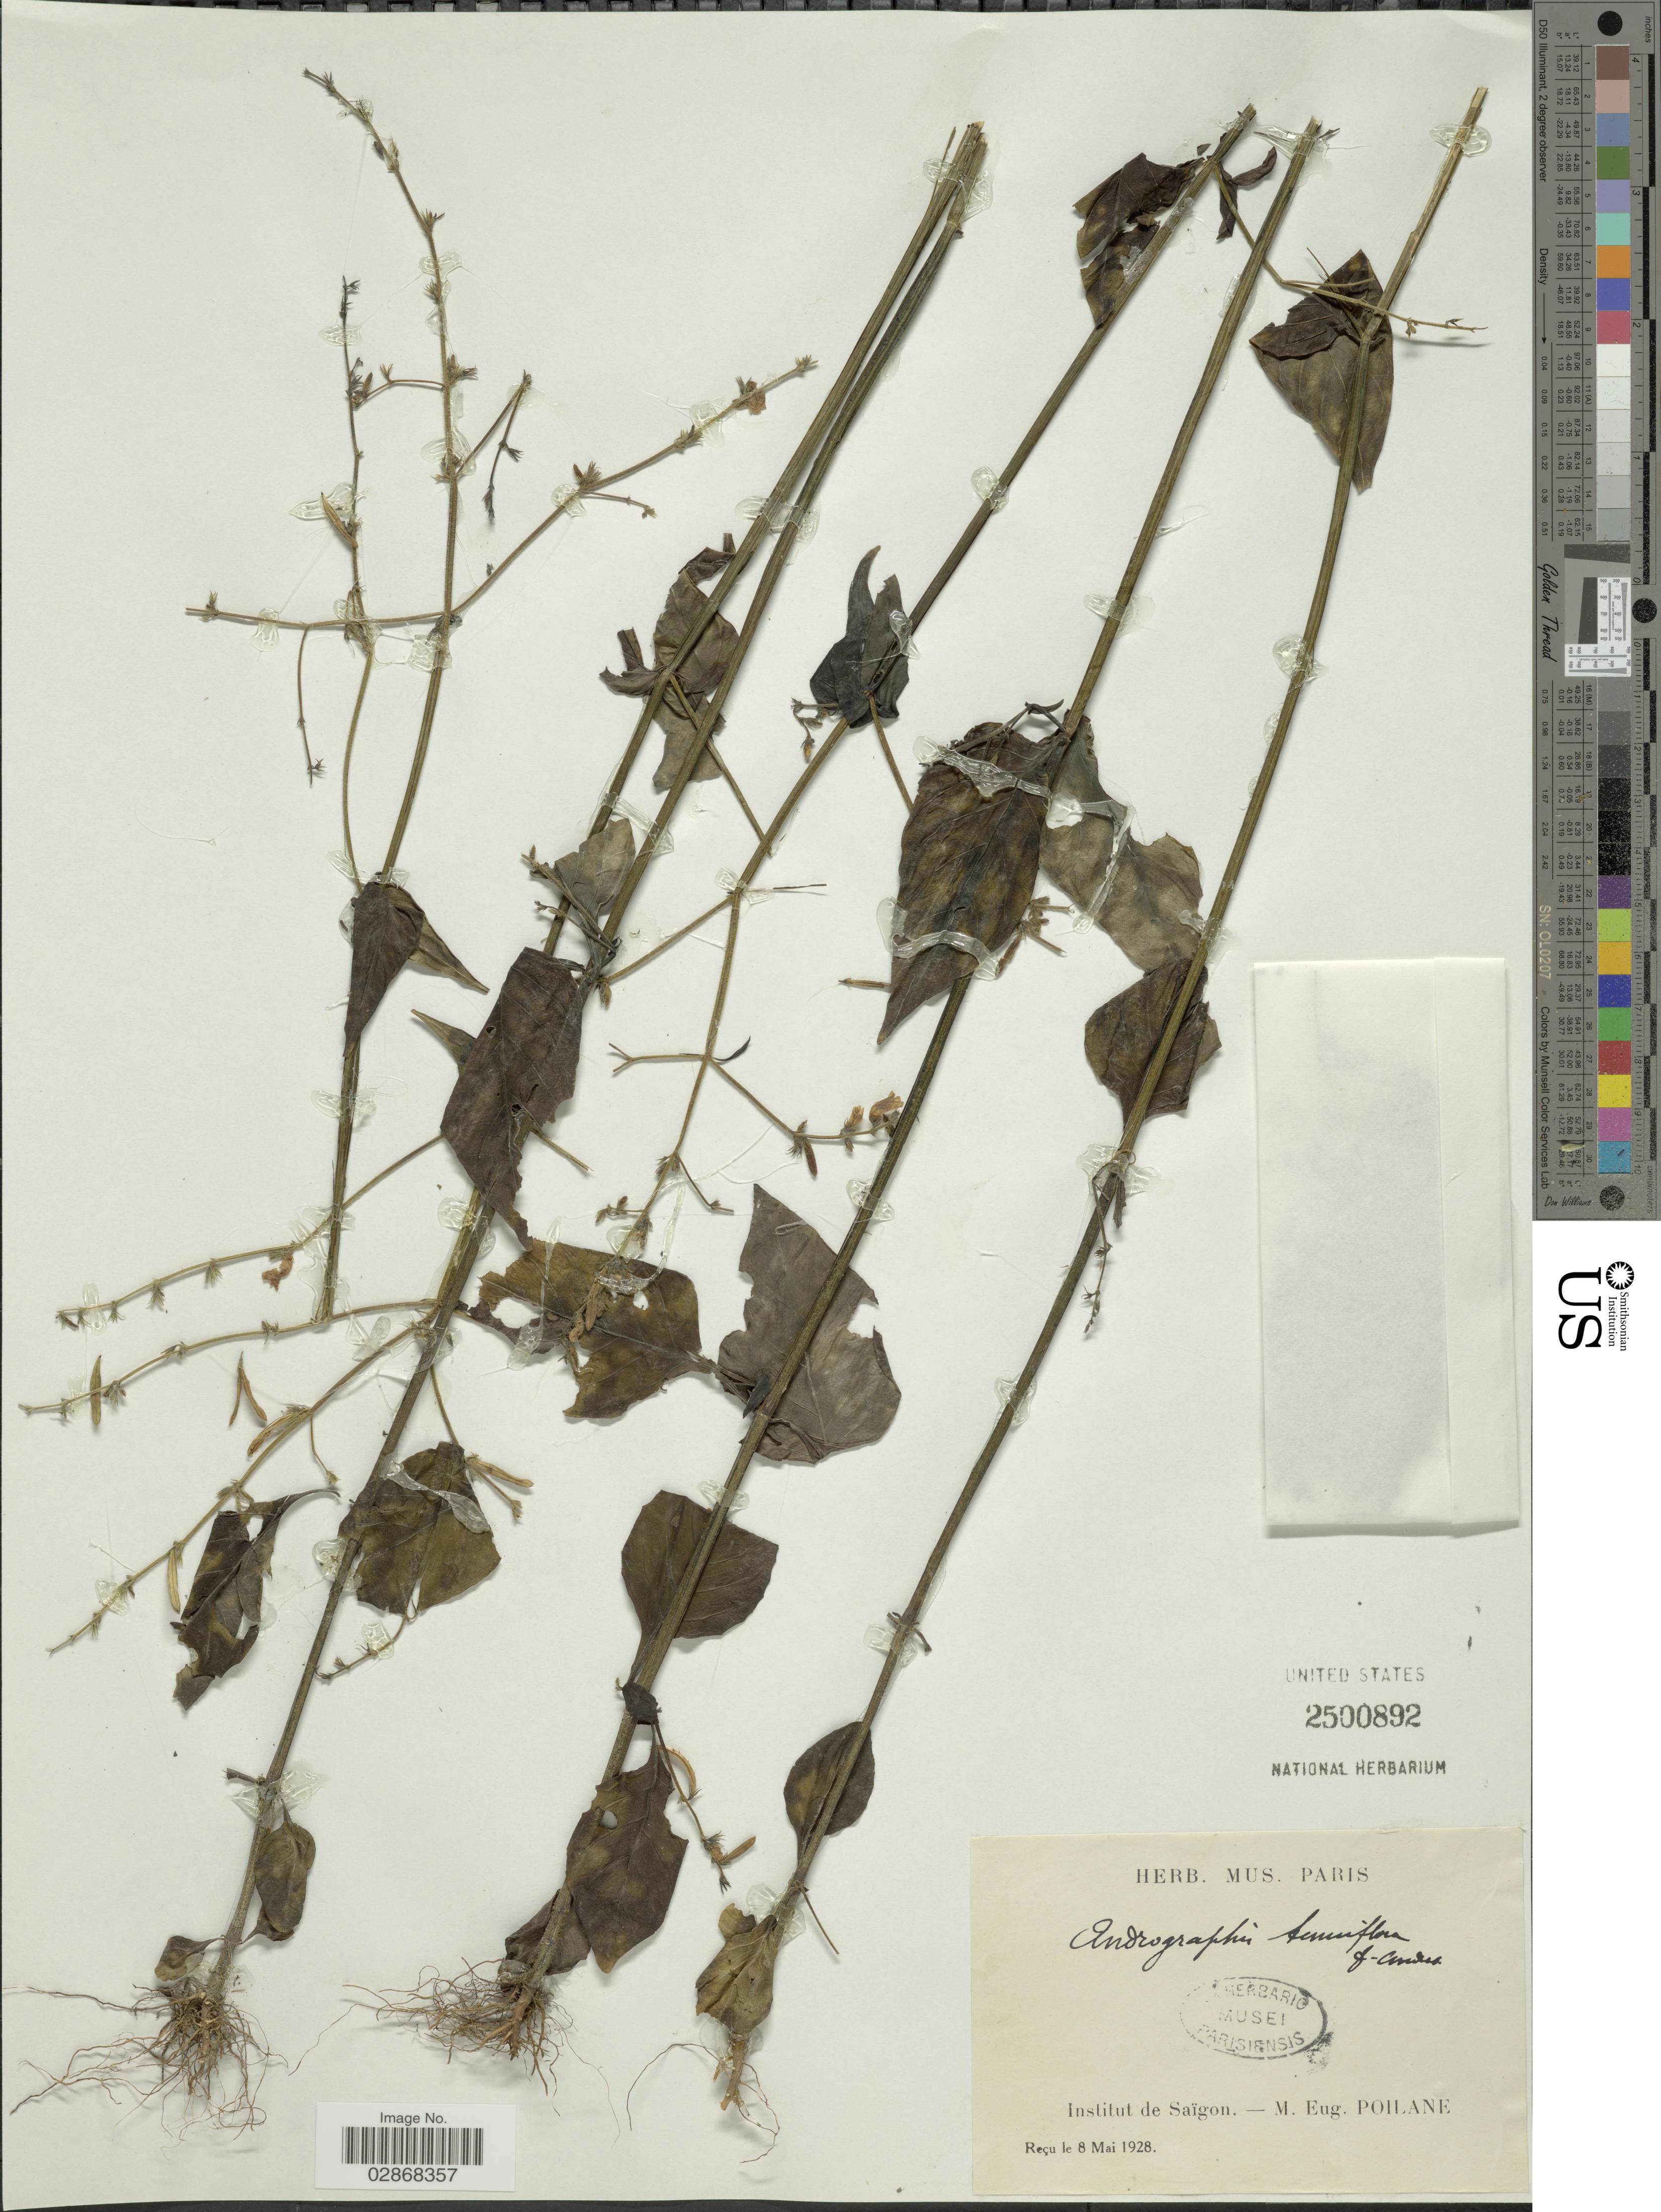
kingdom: Plantae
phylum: Tracheophyta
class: Magnoliopsida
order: Lamiales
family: Acanthaceae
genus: Andrographis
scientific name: Andrographis tenuiflora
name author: T. Anderson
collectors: M. Poilane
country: Vietnam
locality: Insitut de Saïgon.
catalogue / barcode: US 2500892